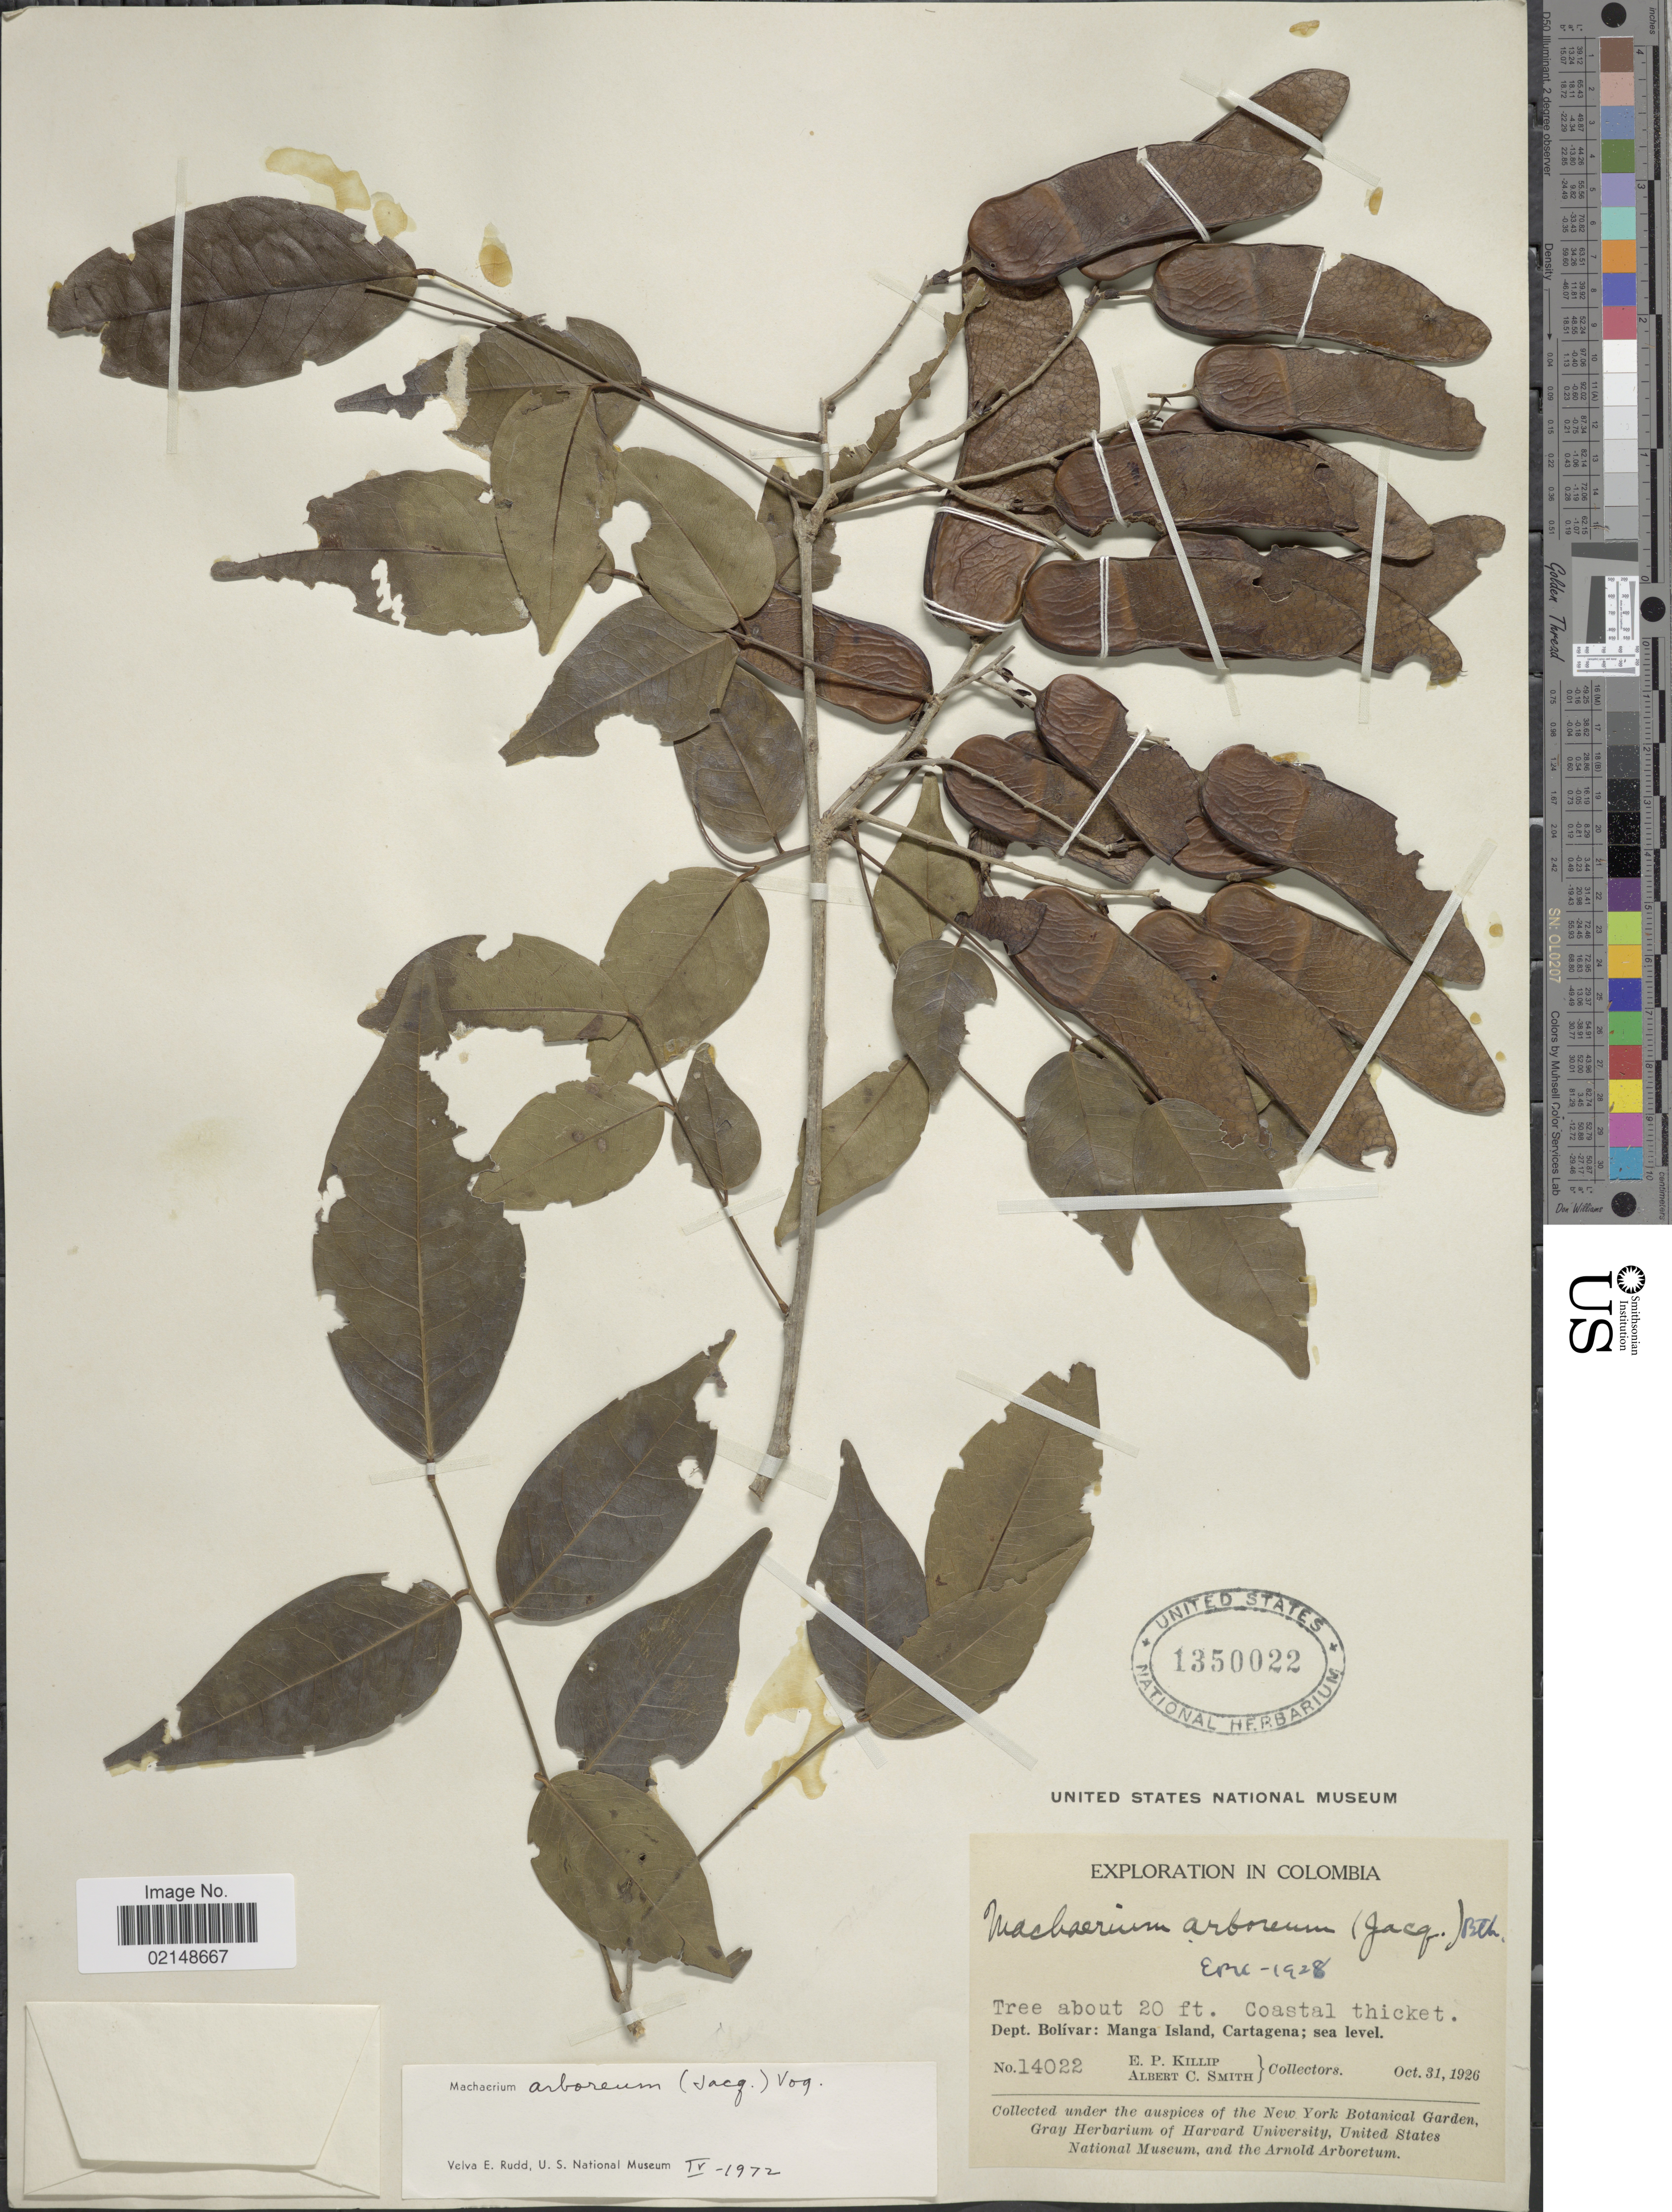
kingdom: Plantae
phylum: Tracheophyta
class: Magnoliopsida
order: Fabales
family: Fabaceae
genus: Machaerium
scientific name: Machaerium arboreum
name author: (Jacq.) Benth.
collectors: E. P. Killip & A. C. Smith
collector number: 14022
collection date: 1926-10-31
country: Colombia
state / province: Bolívar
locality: Manga Island, Cartagena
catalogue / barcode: US 1350022